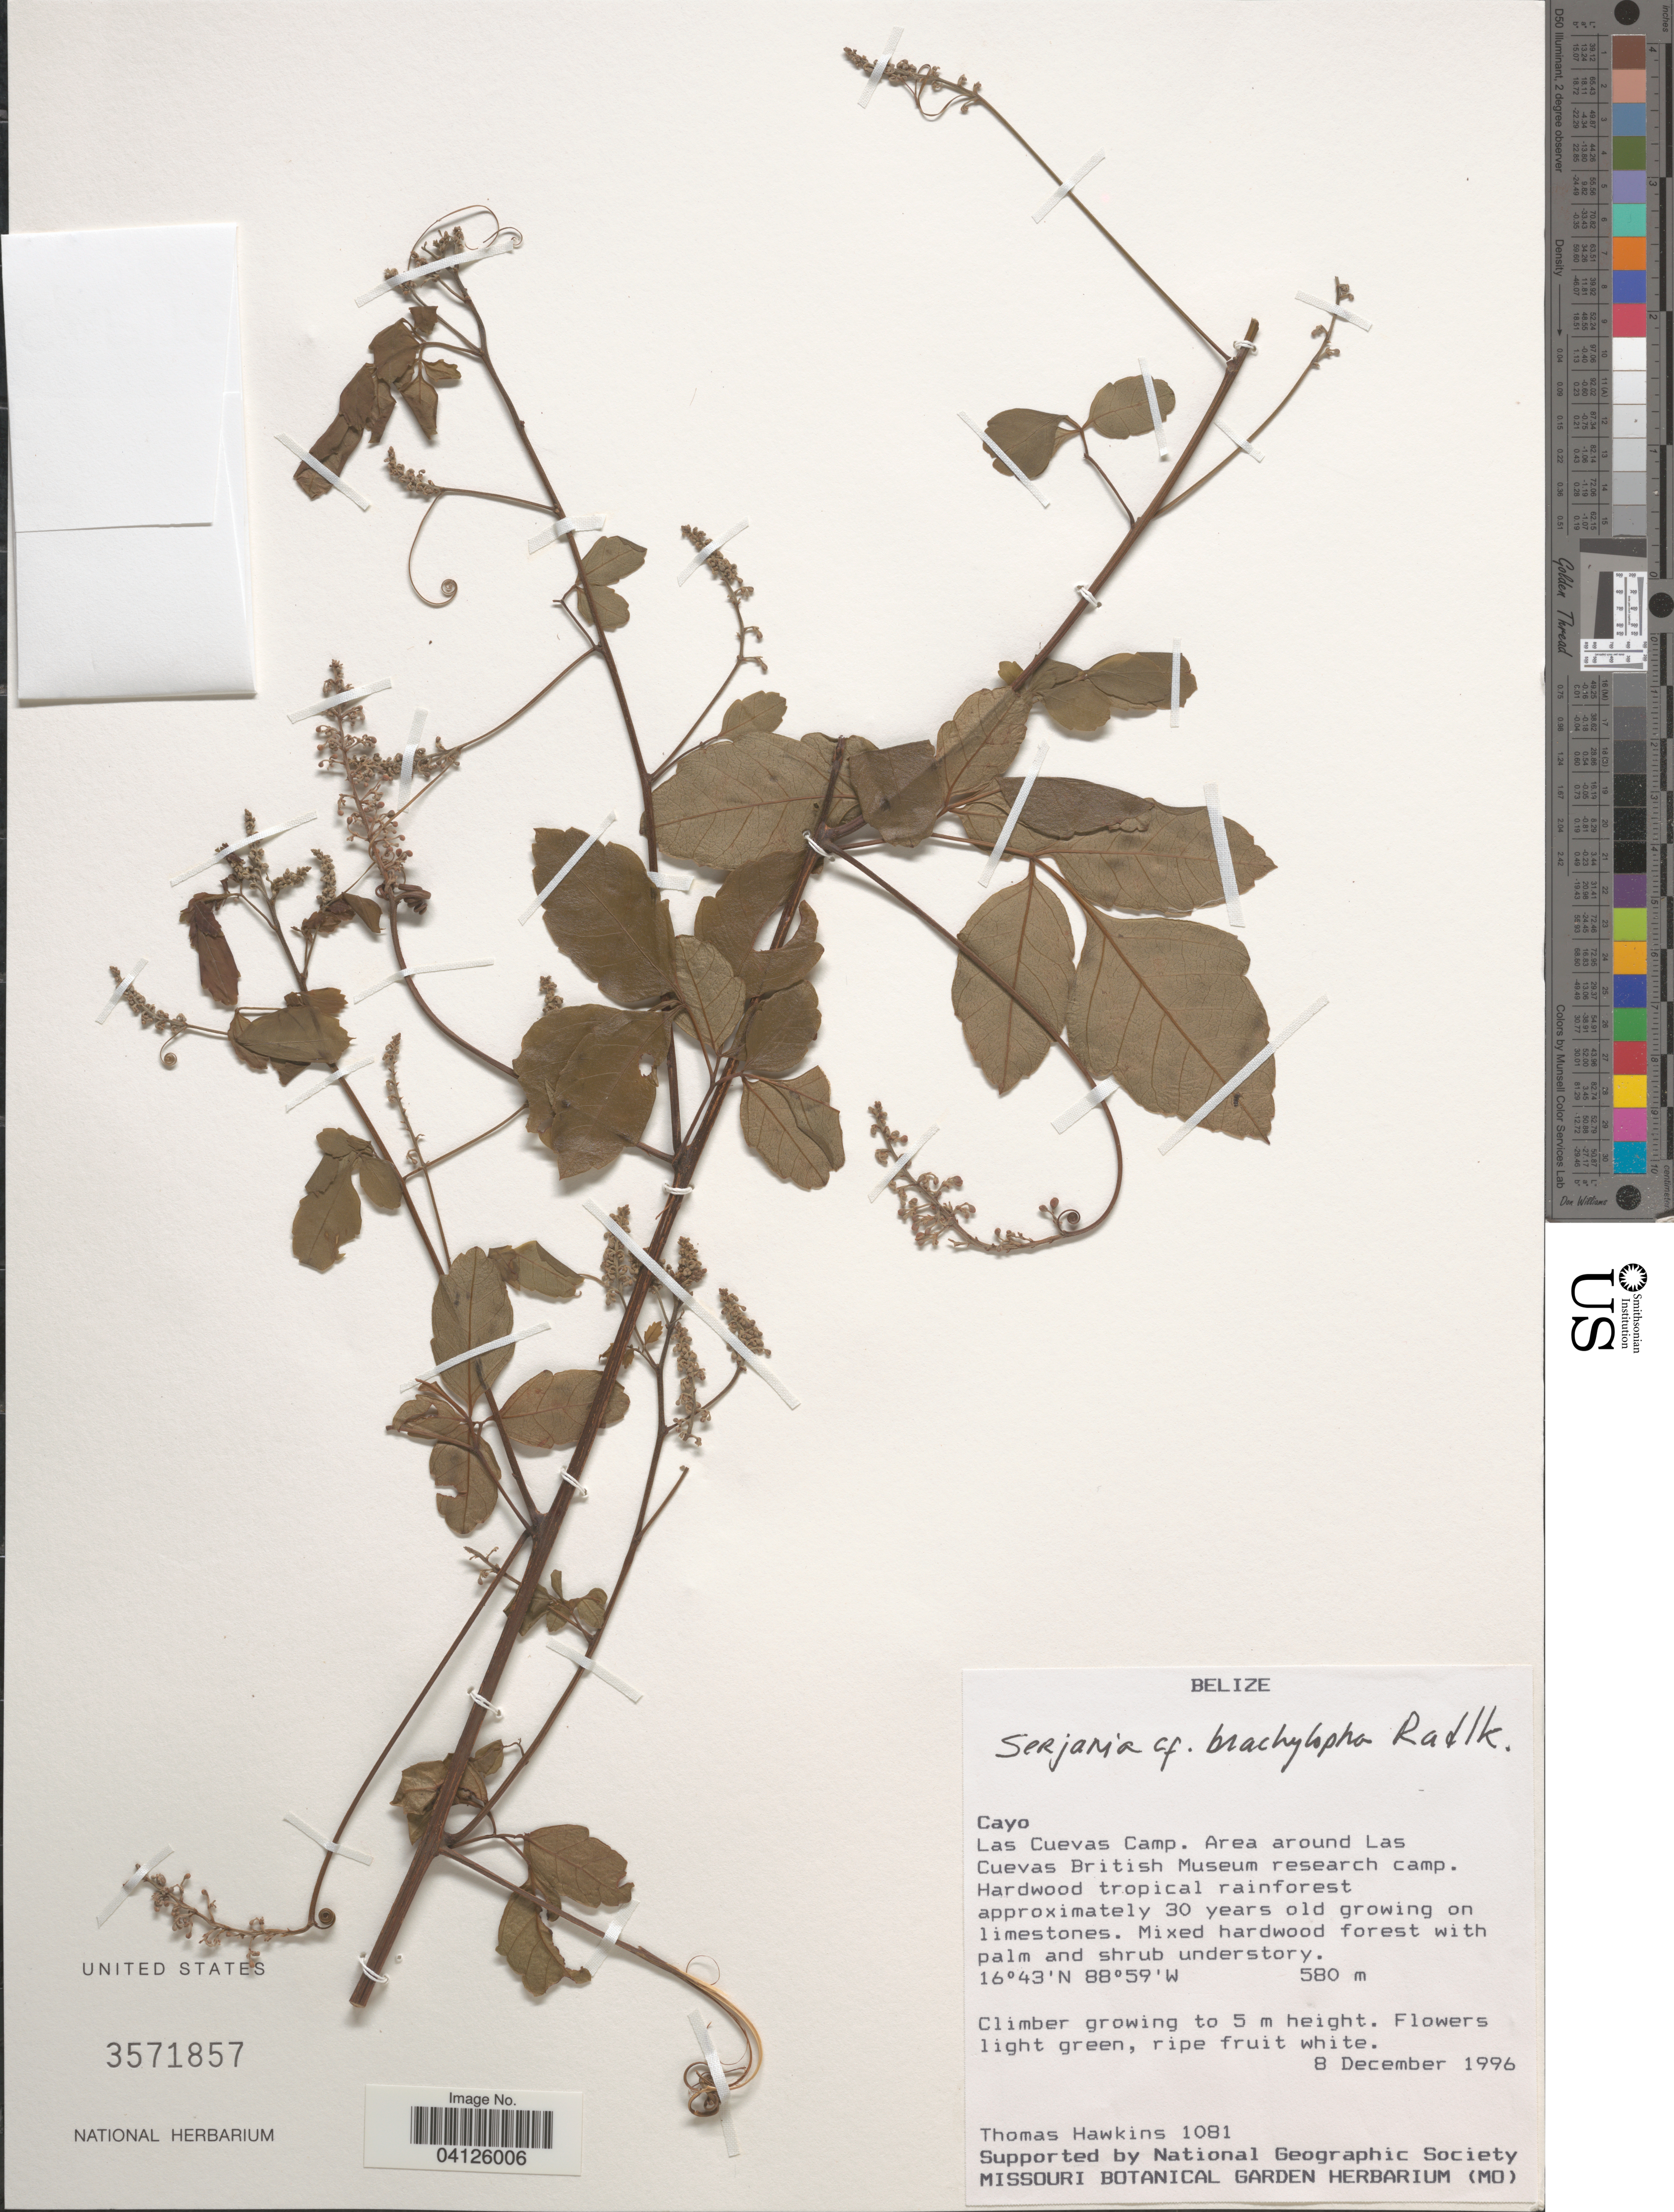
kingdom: Plantae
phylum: Tracheophyta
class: Magnoliopsida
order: Sapindales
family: Sapindaceae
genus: Serjania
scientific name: Serjania racemosa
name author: Schumach.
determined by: Acevedo-Rodriguez, P., (US), Smithsonian Institution - National Museum of Natural History (UNITED STATES)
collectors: T. Hawkins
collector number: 1081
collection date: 1996-12-08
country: Belize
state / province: Cayo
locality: Las Cuevas Camp. Area around Las Cuevas British Museum research camp.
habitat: Hardwood tropical rainforest approximately 30 uears old growing on limestoes. Mixed hardwood forest with palm and shrub understory.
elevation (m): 580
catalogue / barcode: US 3571857